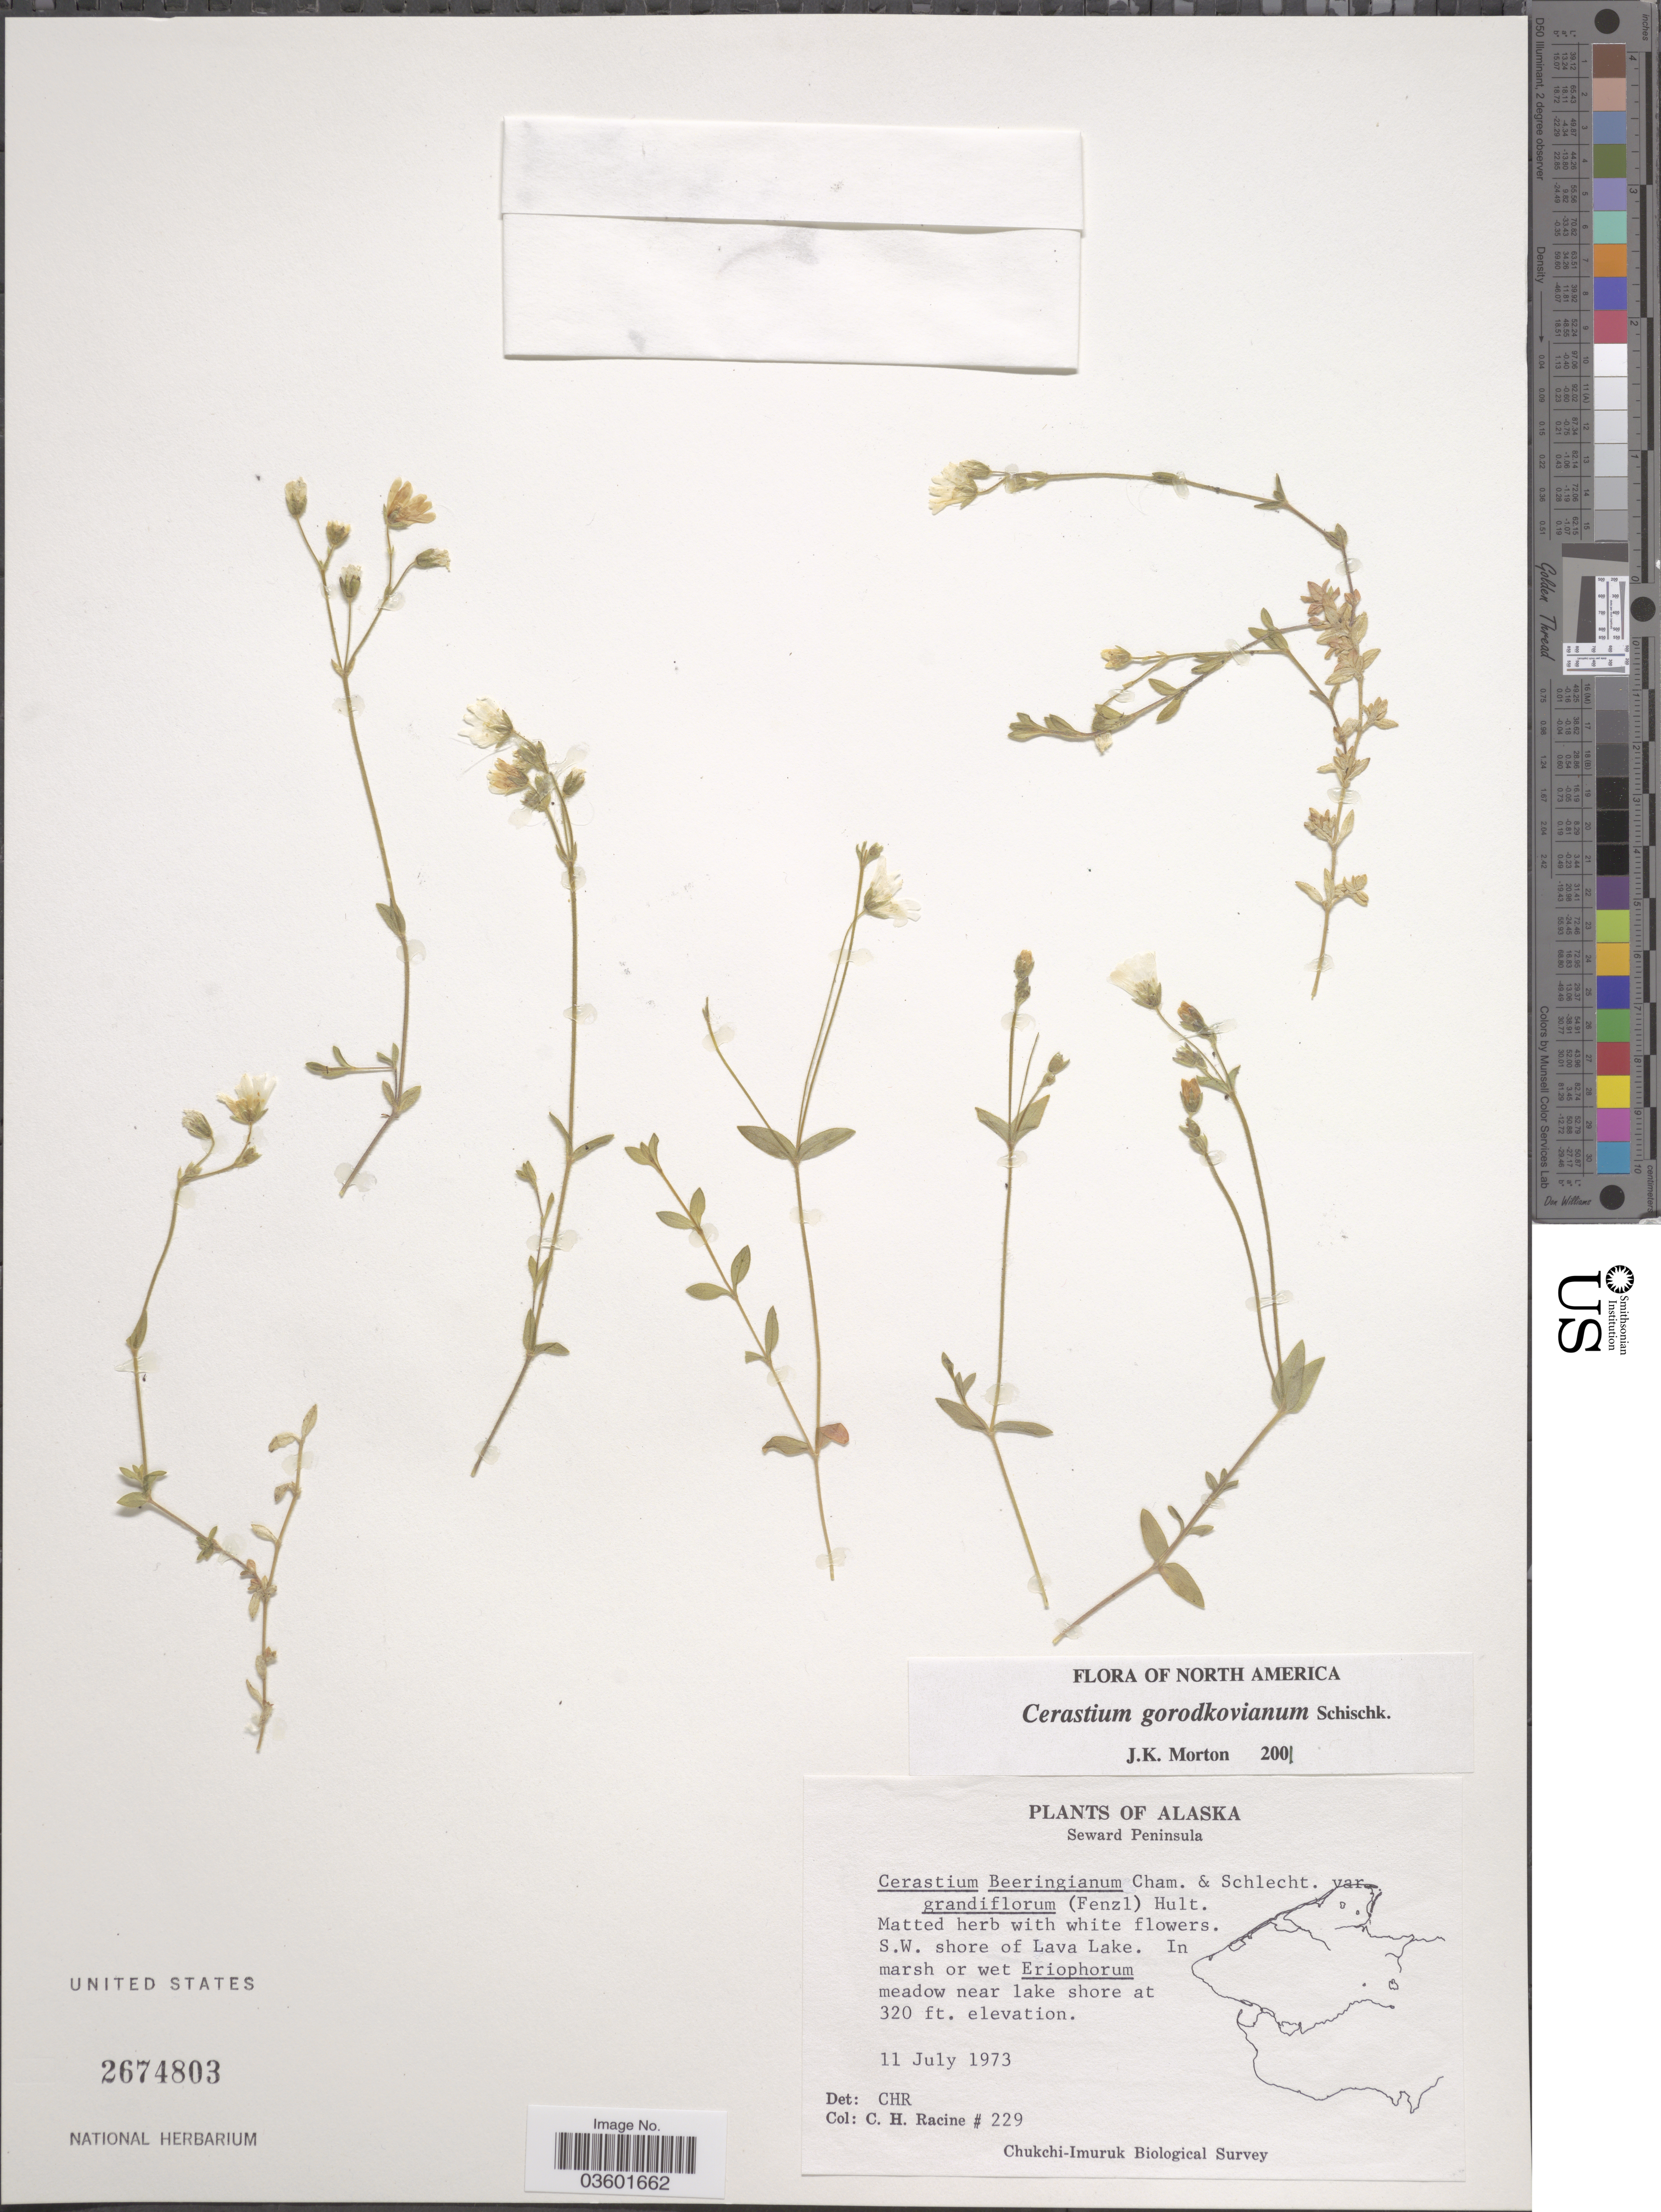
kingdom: Plantae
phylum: Tracheophyta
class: Magnoliopsida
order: Caryophyllales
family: Caryophyllaceae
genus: Cerastium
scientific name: Cerastium gorodkovianum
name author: Schischk.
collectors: C. Racine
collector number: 229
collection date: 1973-07-11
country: United States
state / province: Alaska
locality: Seward Peninsula. S.W. shore of Lava Lake.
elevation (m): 98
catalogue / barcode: US 2674803